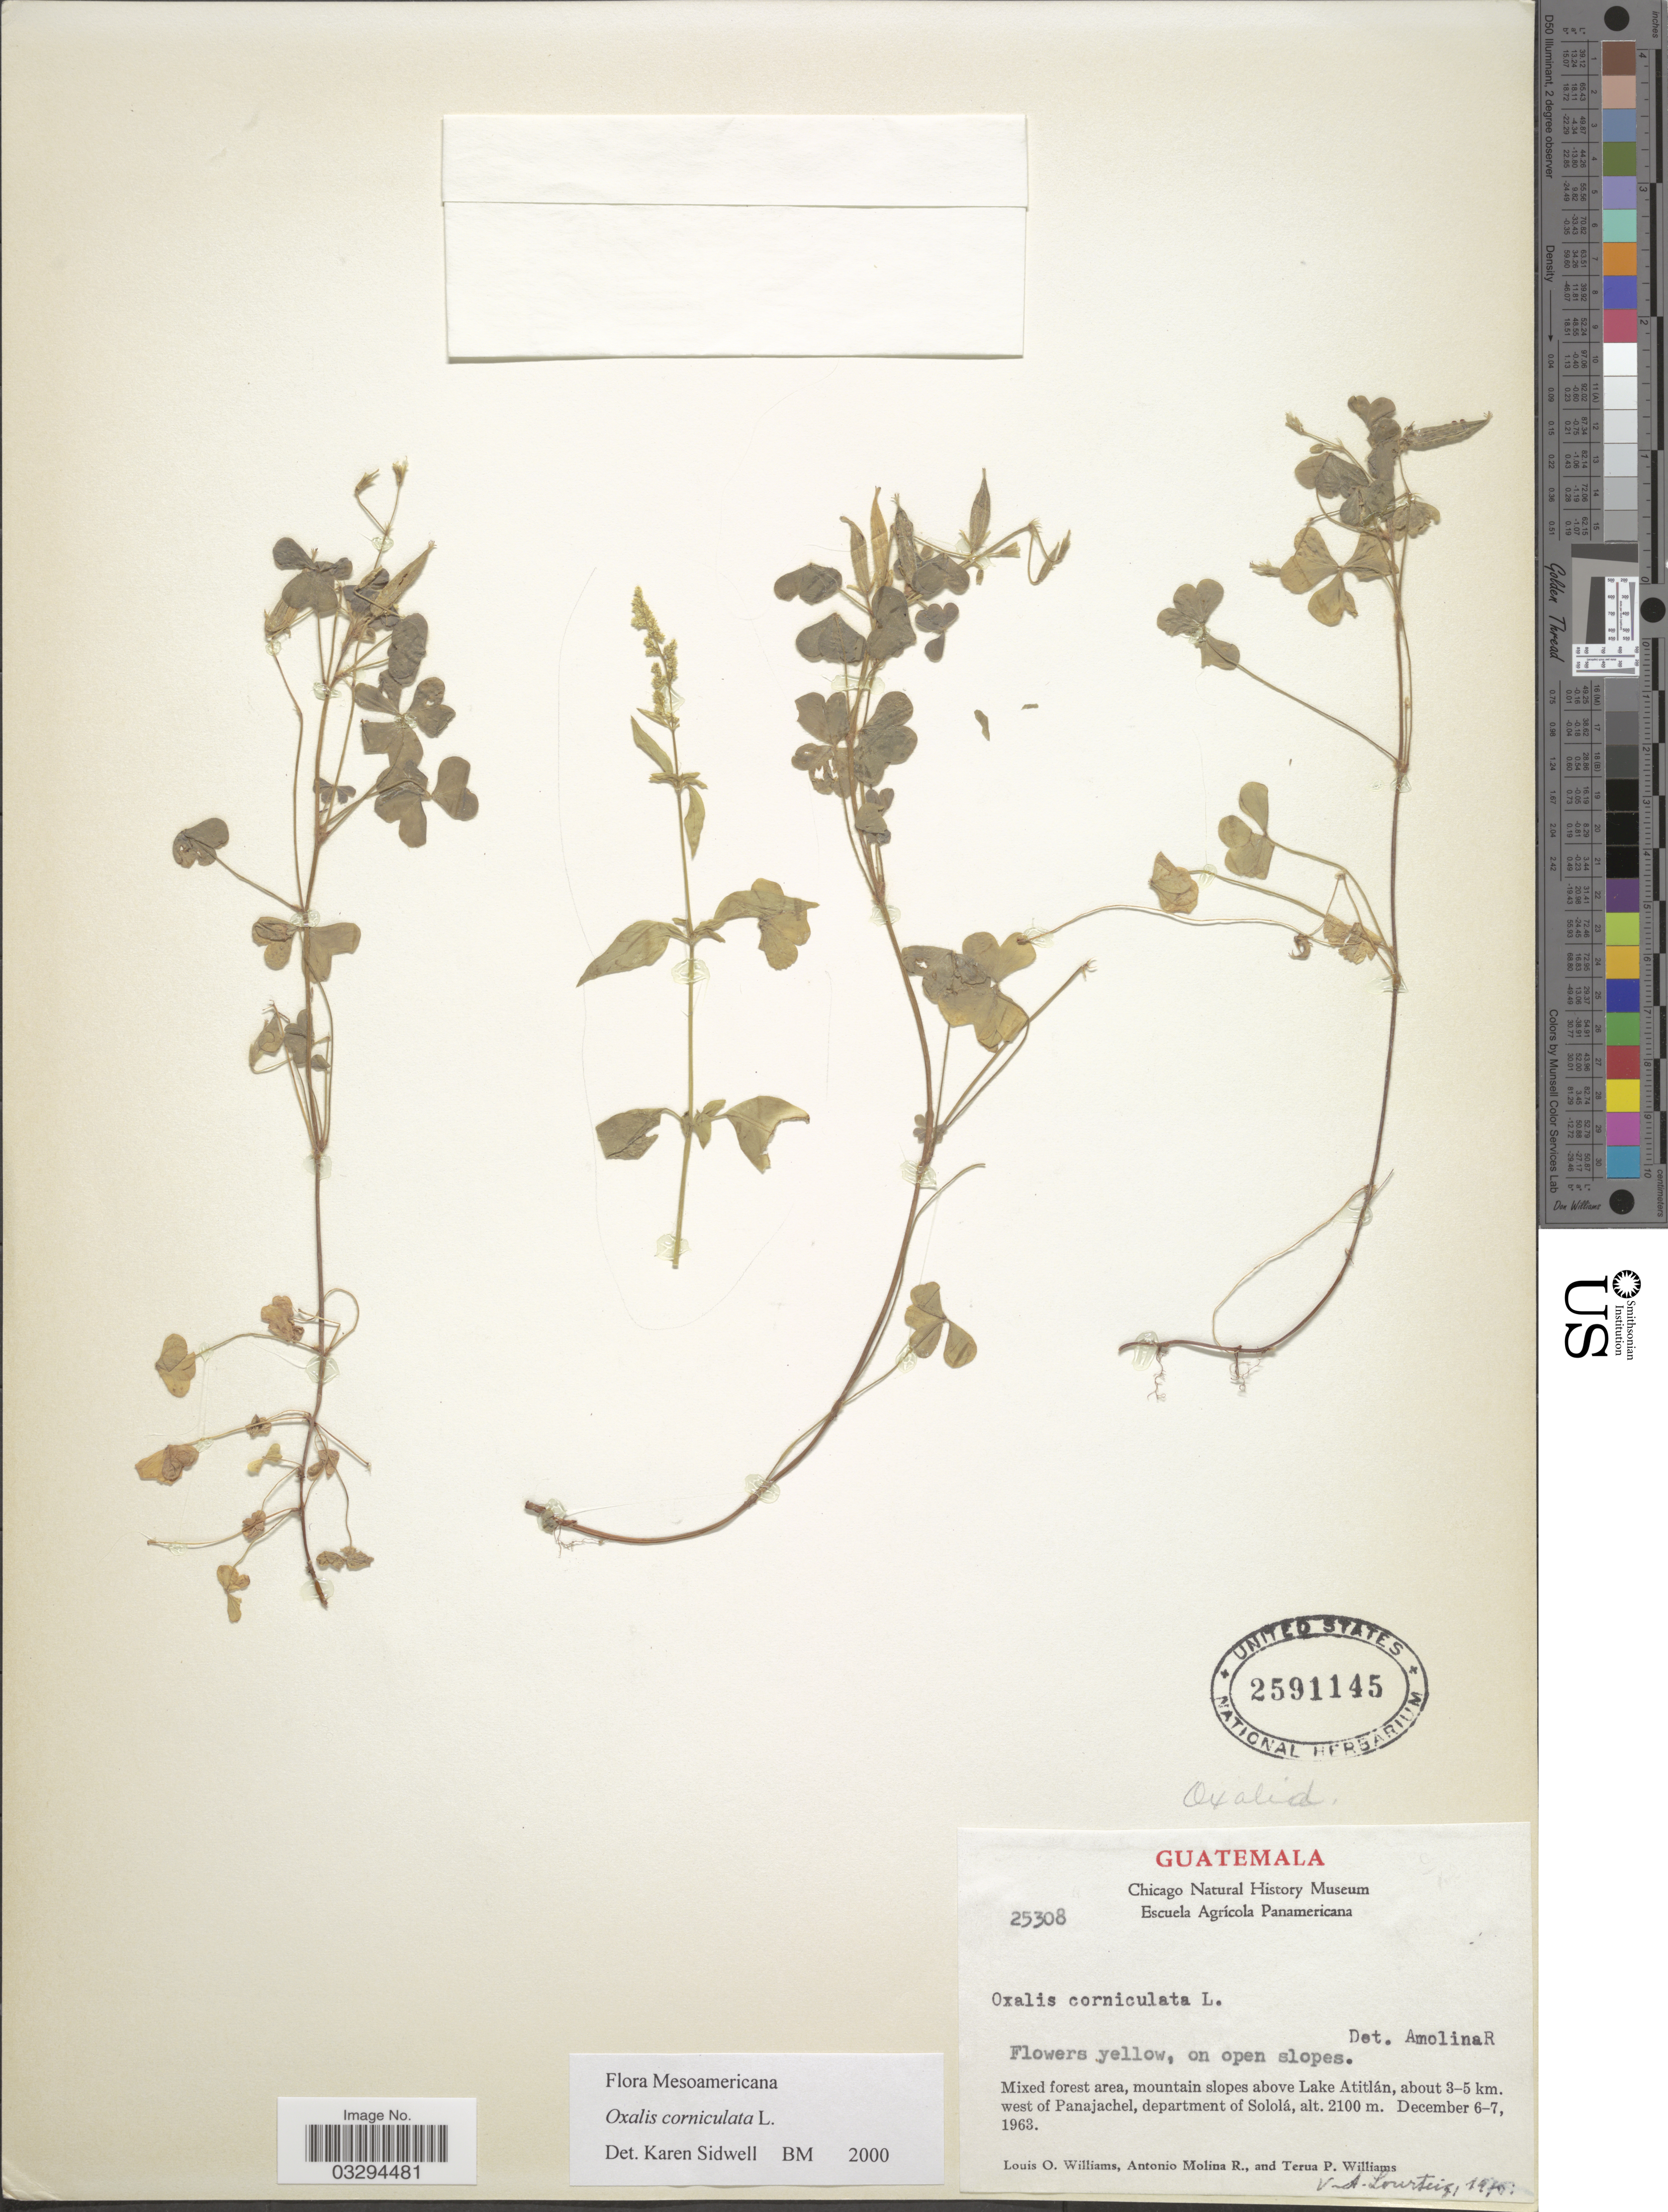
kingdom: Plantae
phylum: Tracheophyta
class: Magnoliopsida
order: Oxalidales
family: Oxalidaceae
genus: Oxalis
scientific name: Oxalis corniculata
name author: L.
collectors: L. O. Williams, A. Molina R. & T. Williams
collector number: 25308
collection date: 1963-12-06/1963-12-07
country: Guatemala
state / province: Sololá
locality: Mixed forest area, mountains slopes above Lake Atitlán, about 3-5 km. west of Panajachel, department of Sololá.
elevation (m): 2100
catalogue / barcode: US 2591145